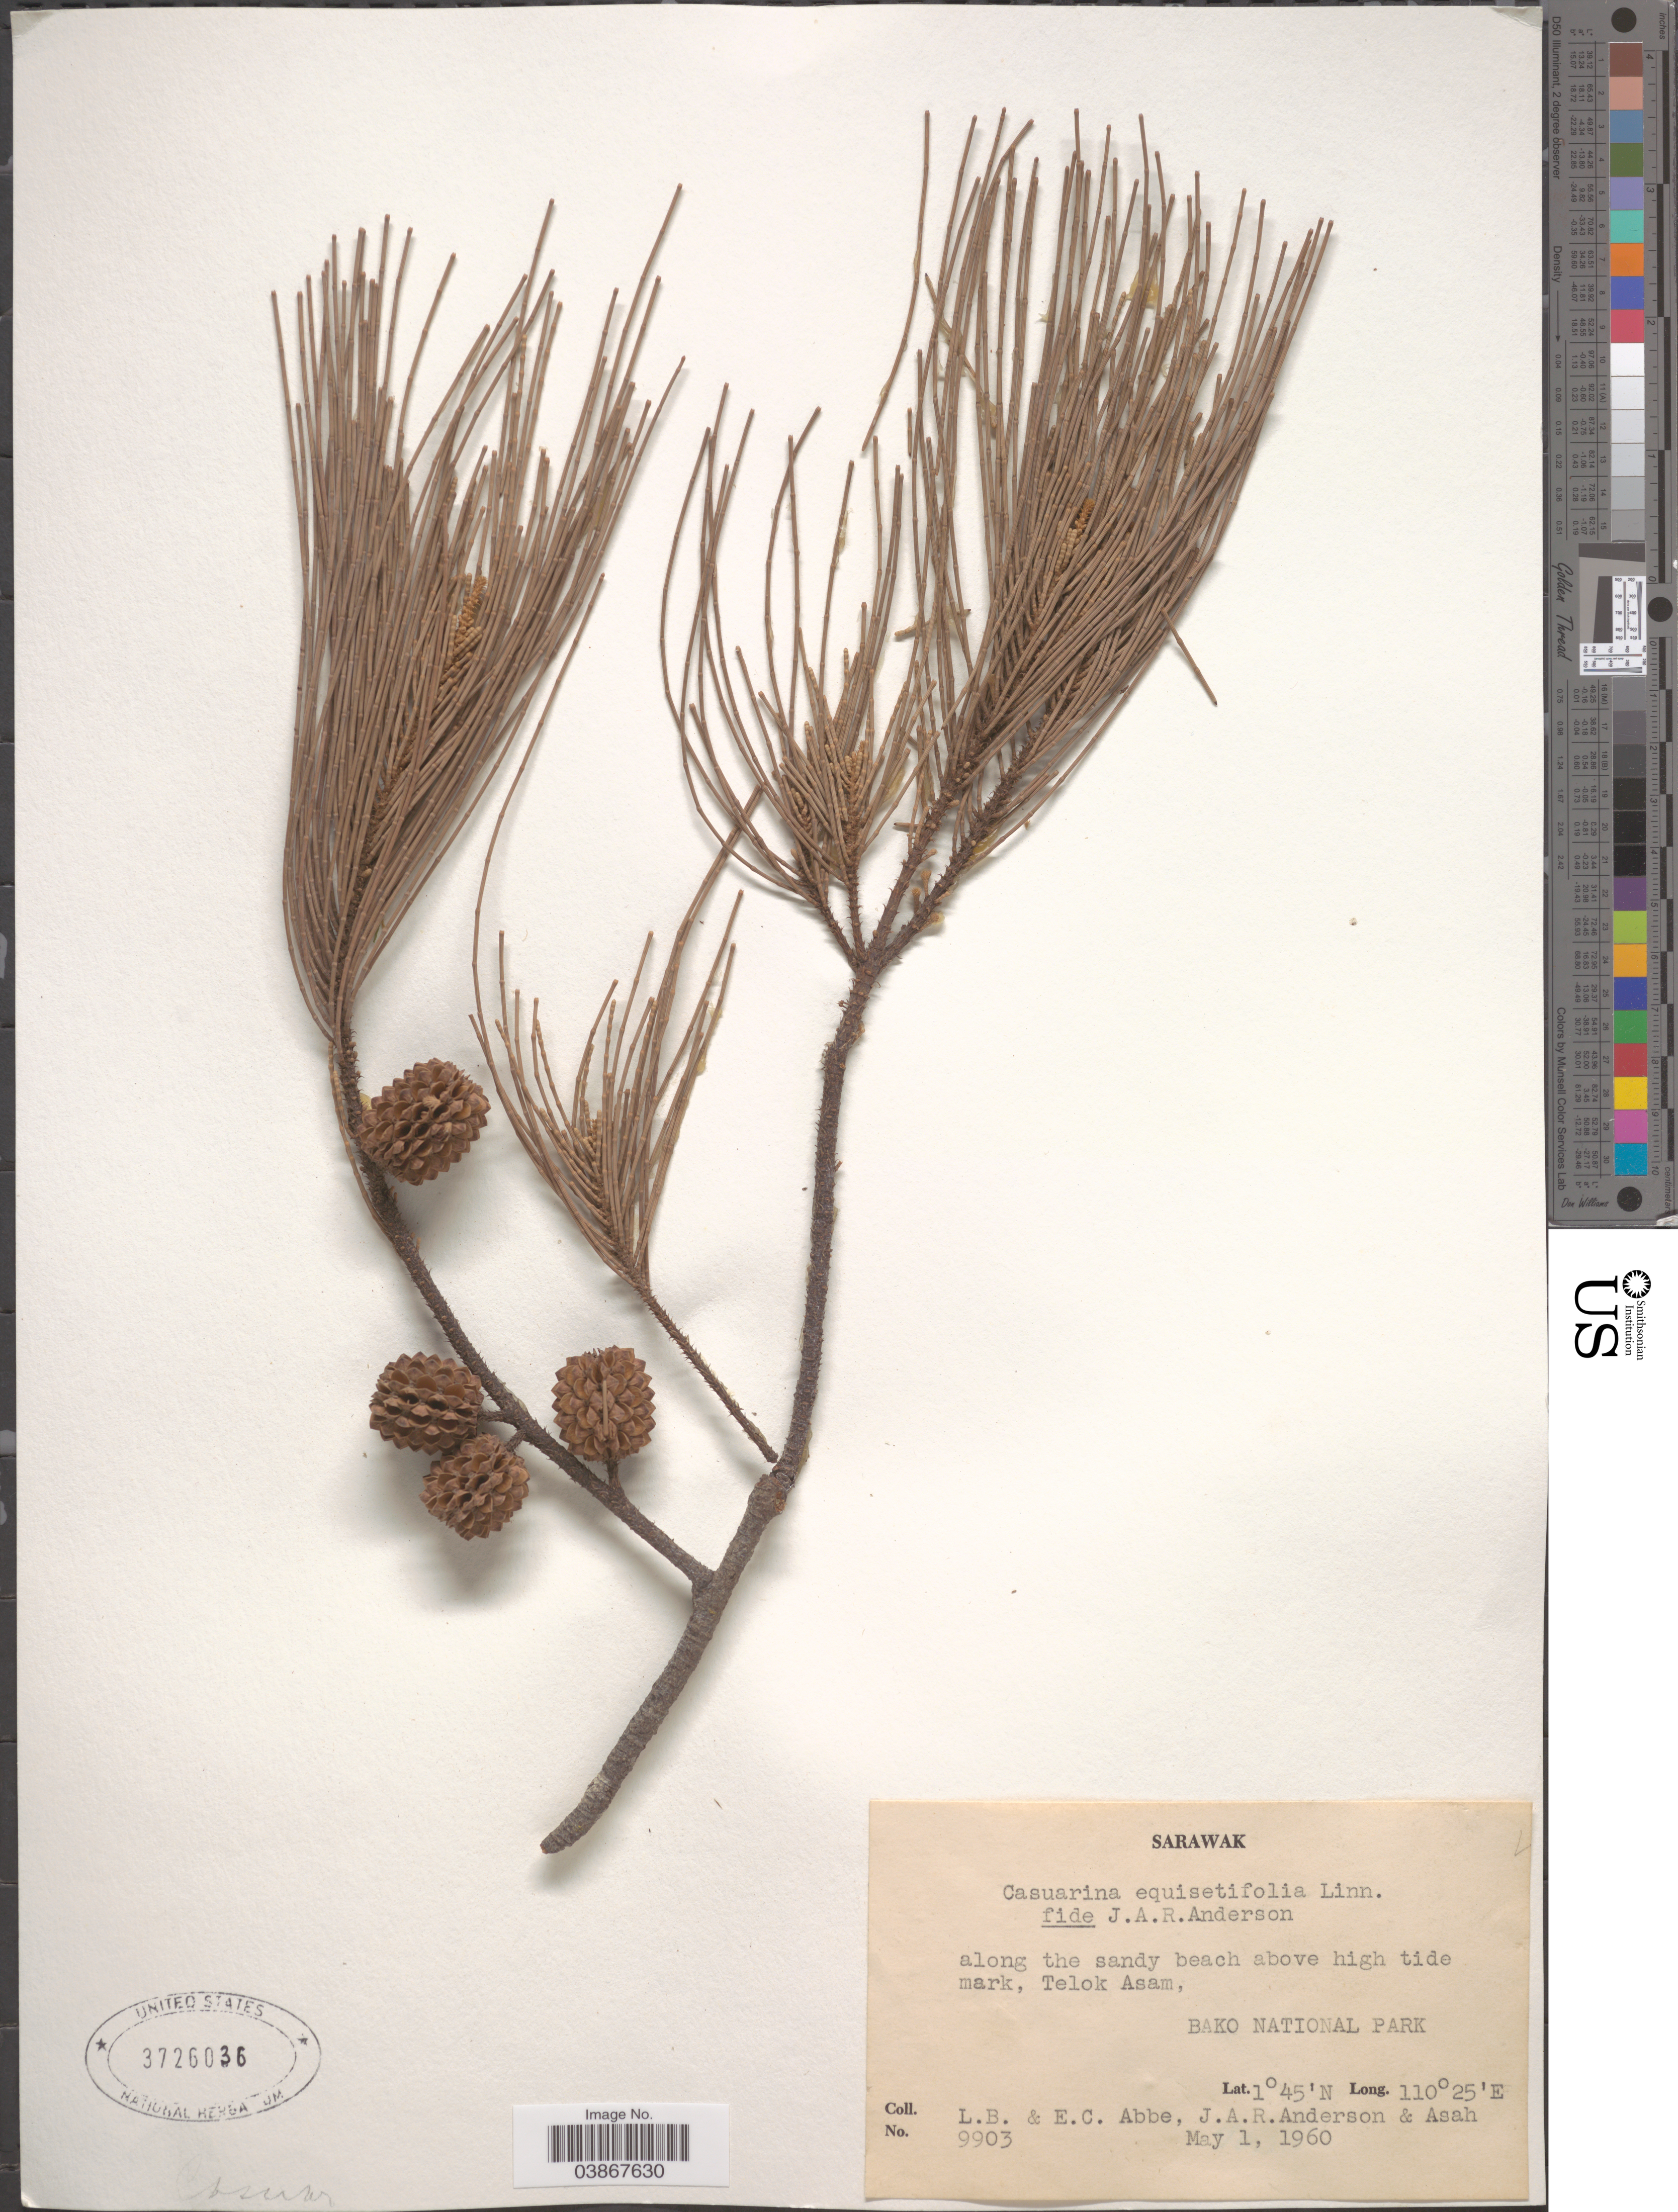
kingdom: Plantae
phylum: Tracheophyta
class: Magnoliopsida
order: Fagales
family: Casuarinaceae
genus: Casuarina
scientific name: Casuarina equisetifolia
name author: L.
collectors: L. B. Abbe, E. C. Abbe, J. A. R. Anderson & Asah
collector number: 9903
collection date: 1960-05-01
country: Malaysia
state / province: Sarawak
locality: Telok Asam, Bako National Park.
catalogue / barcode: US 3726036